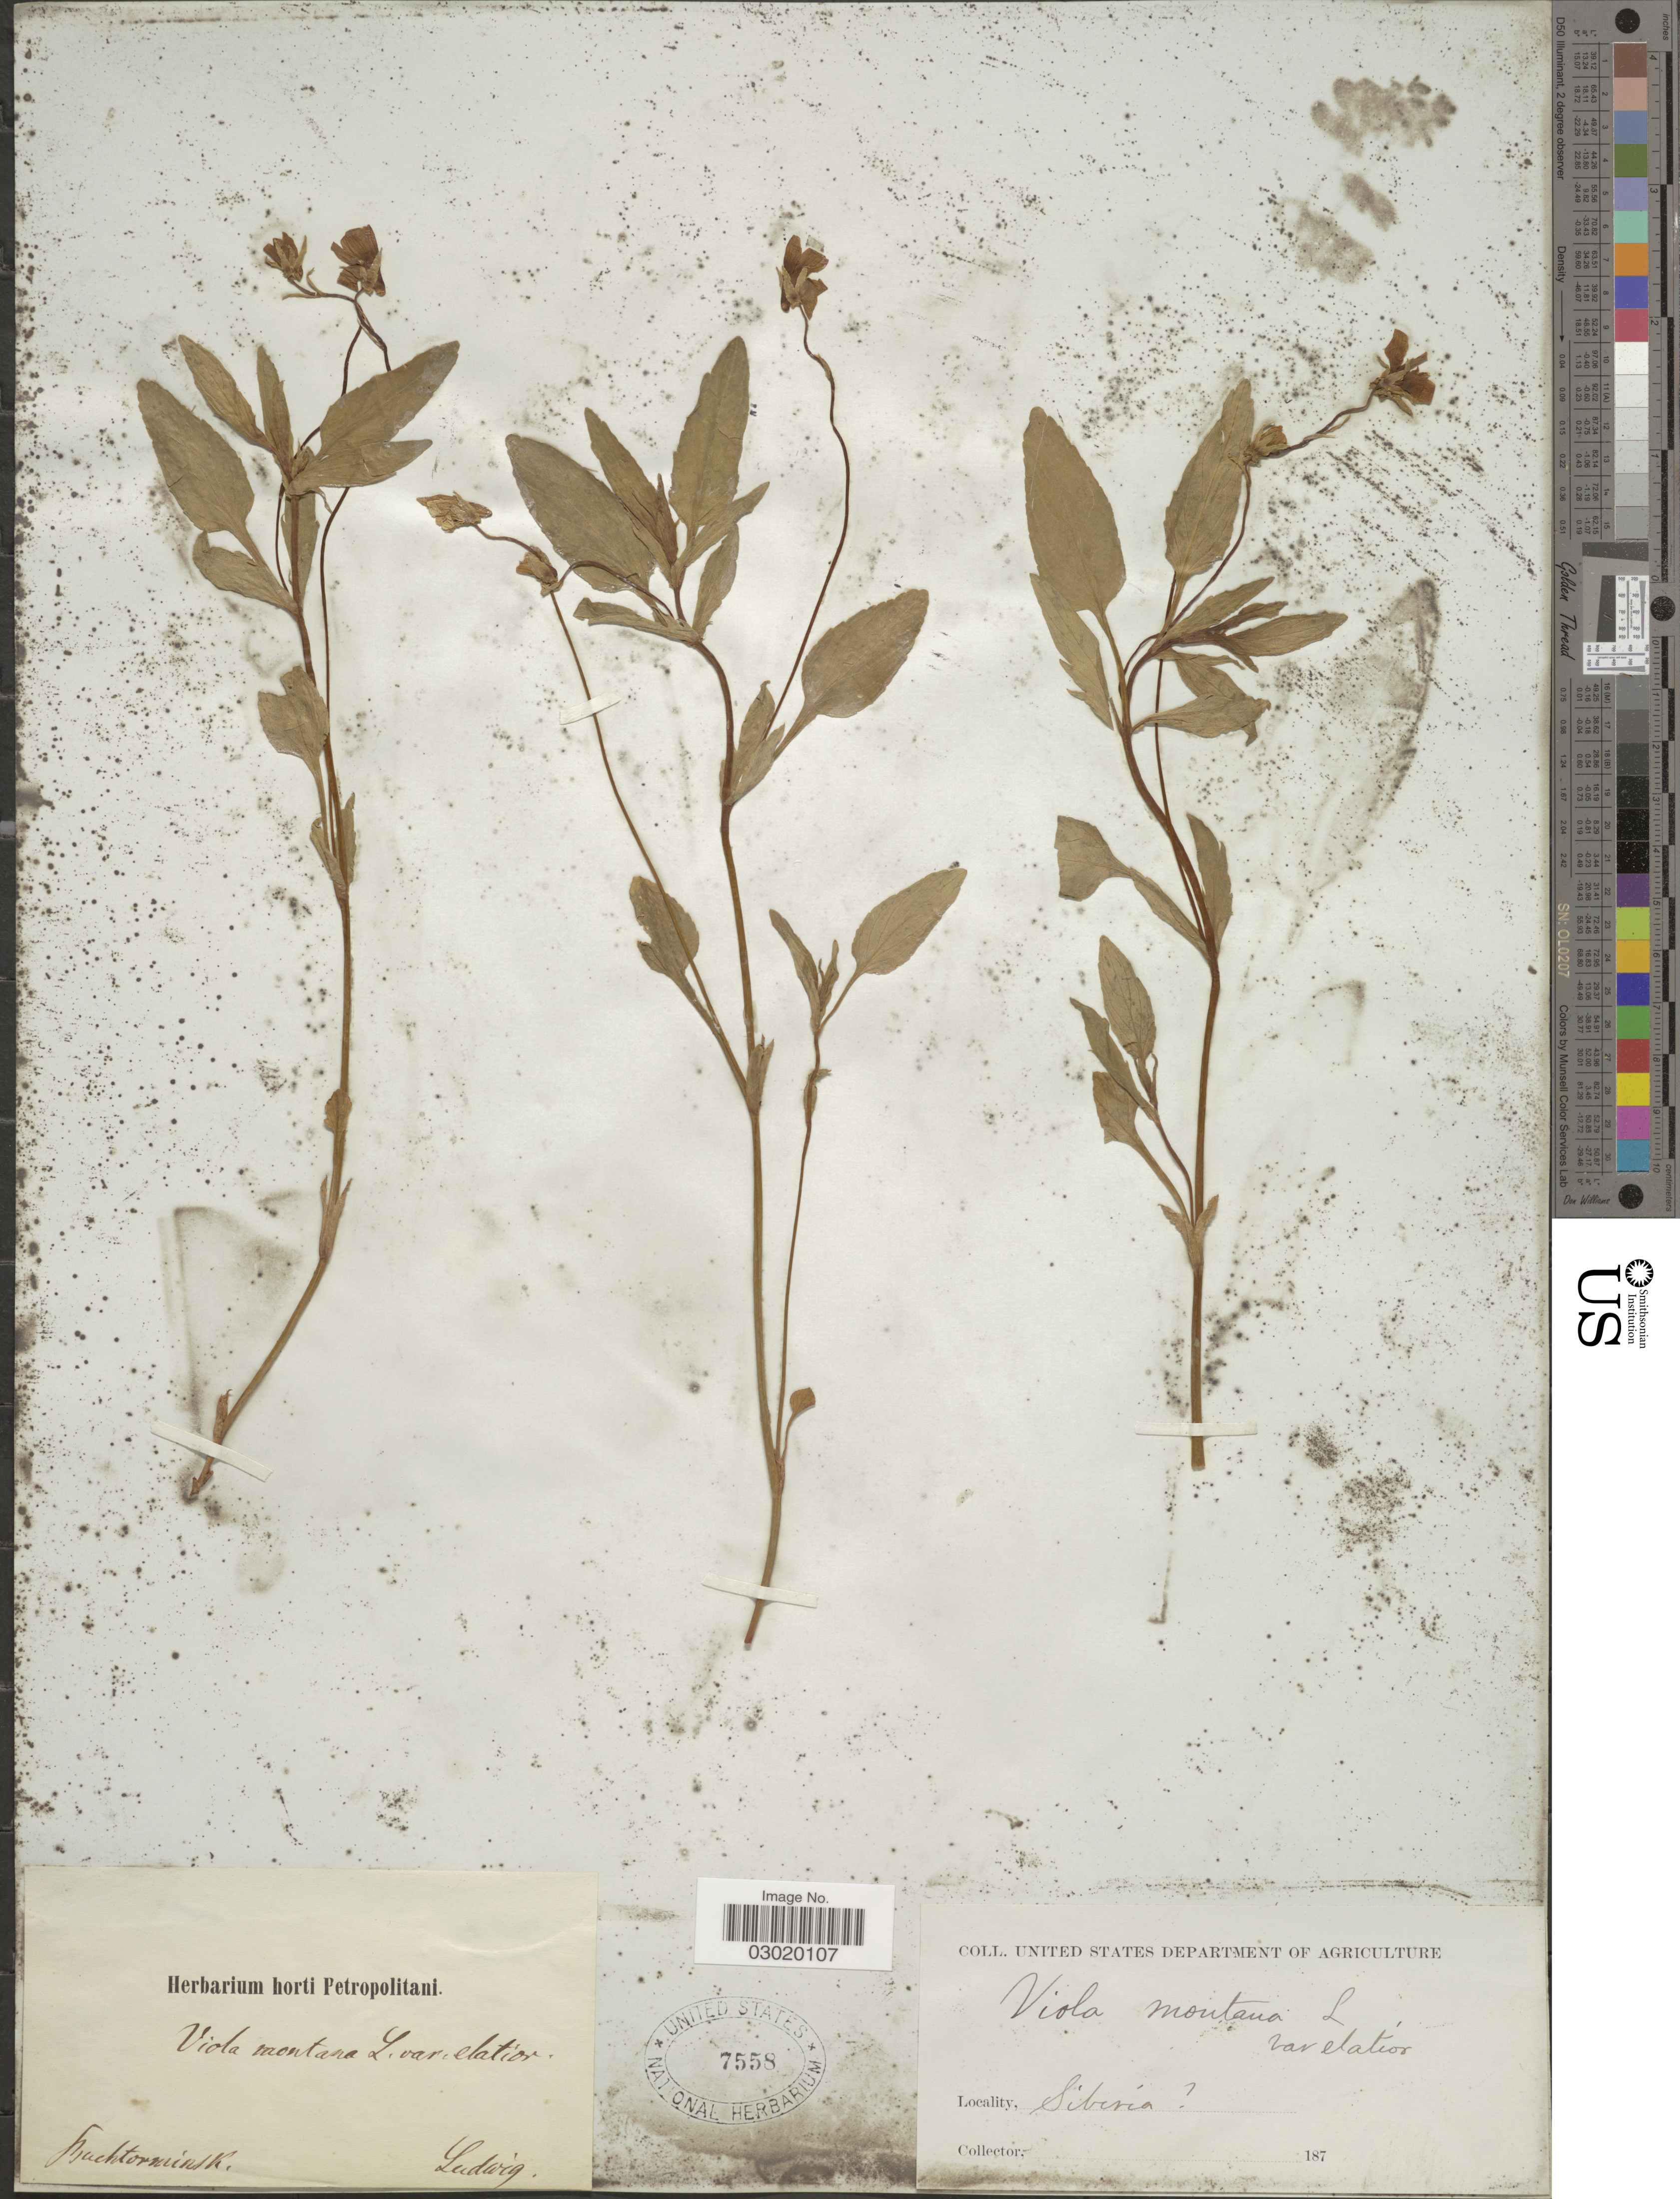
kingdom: Plantae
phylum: Tracheophyta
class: Magnoliopsida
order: Malpighiales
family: Violaceae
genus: Viola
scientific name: Viola montana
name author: L.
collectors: Ludwig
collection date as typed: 187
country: Kazakhstan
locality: Siberia, Buchtorminsk.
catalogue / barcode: US 7558